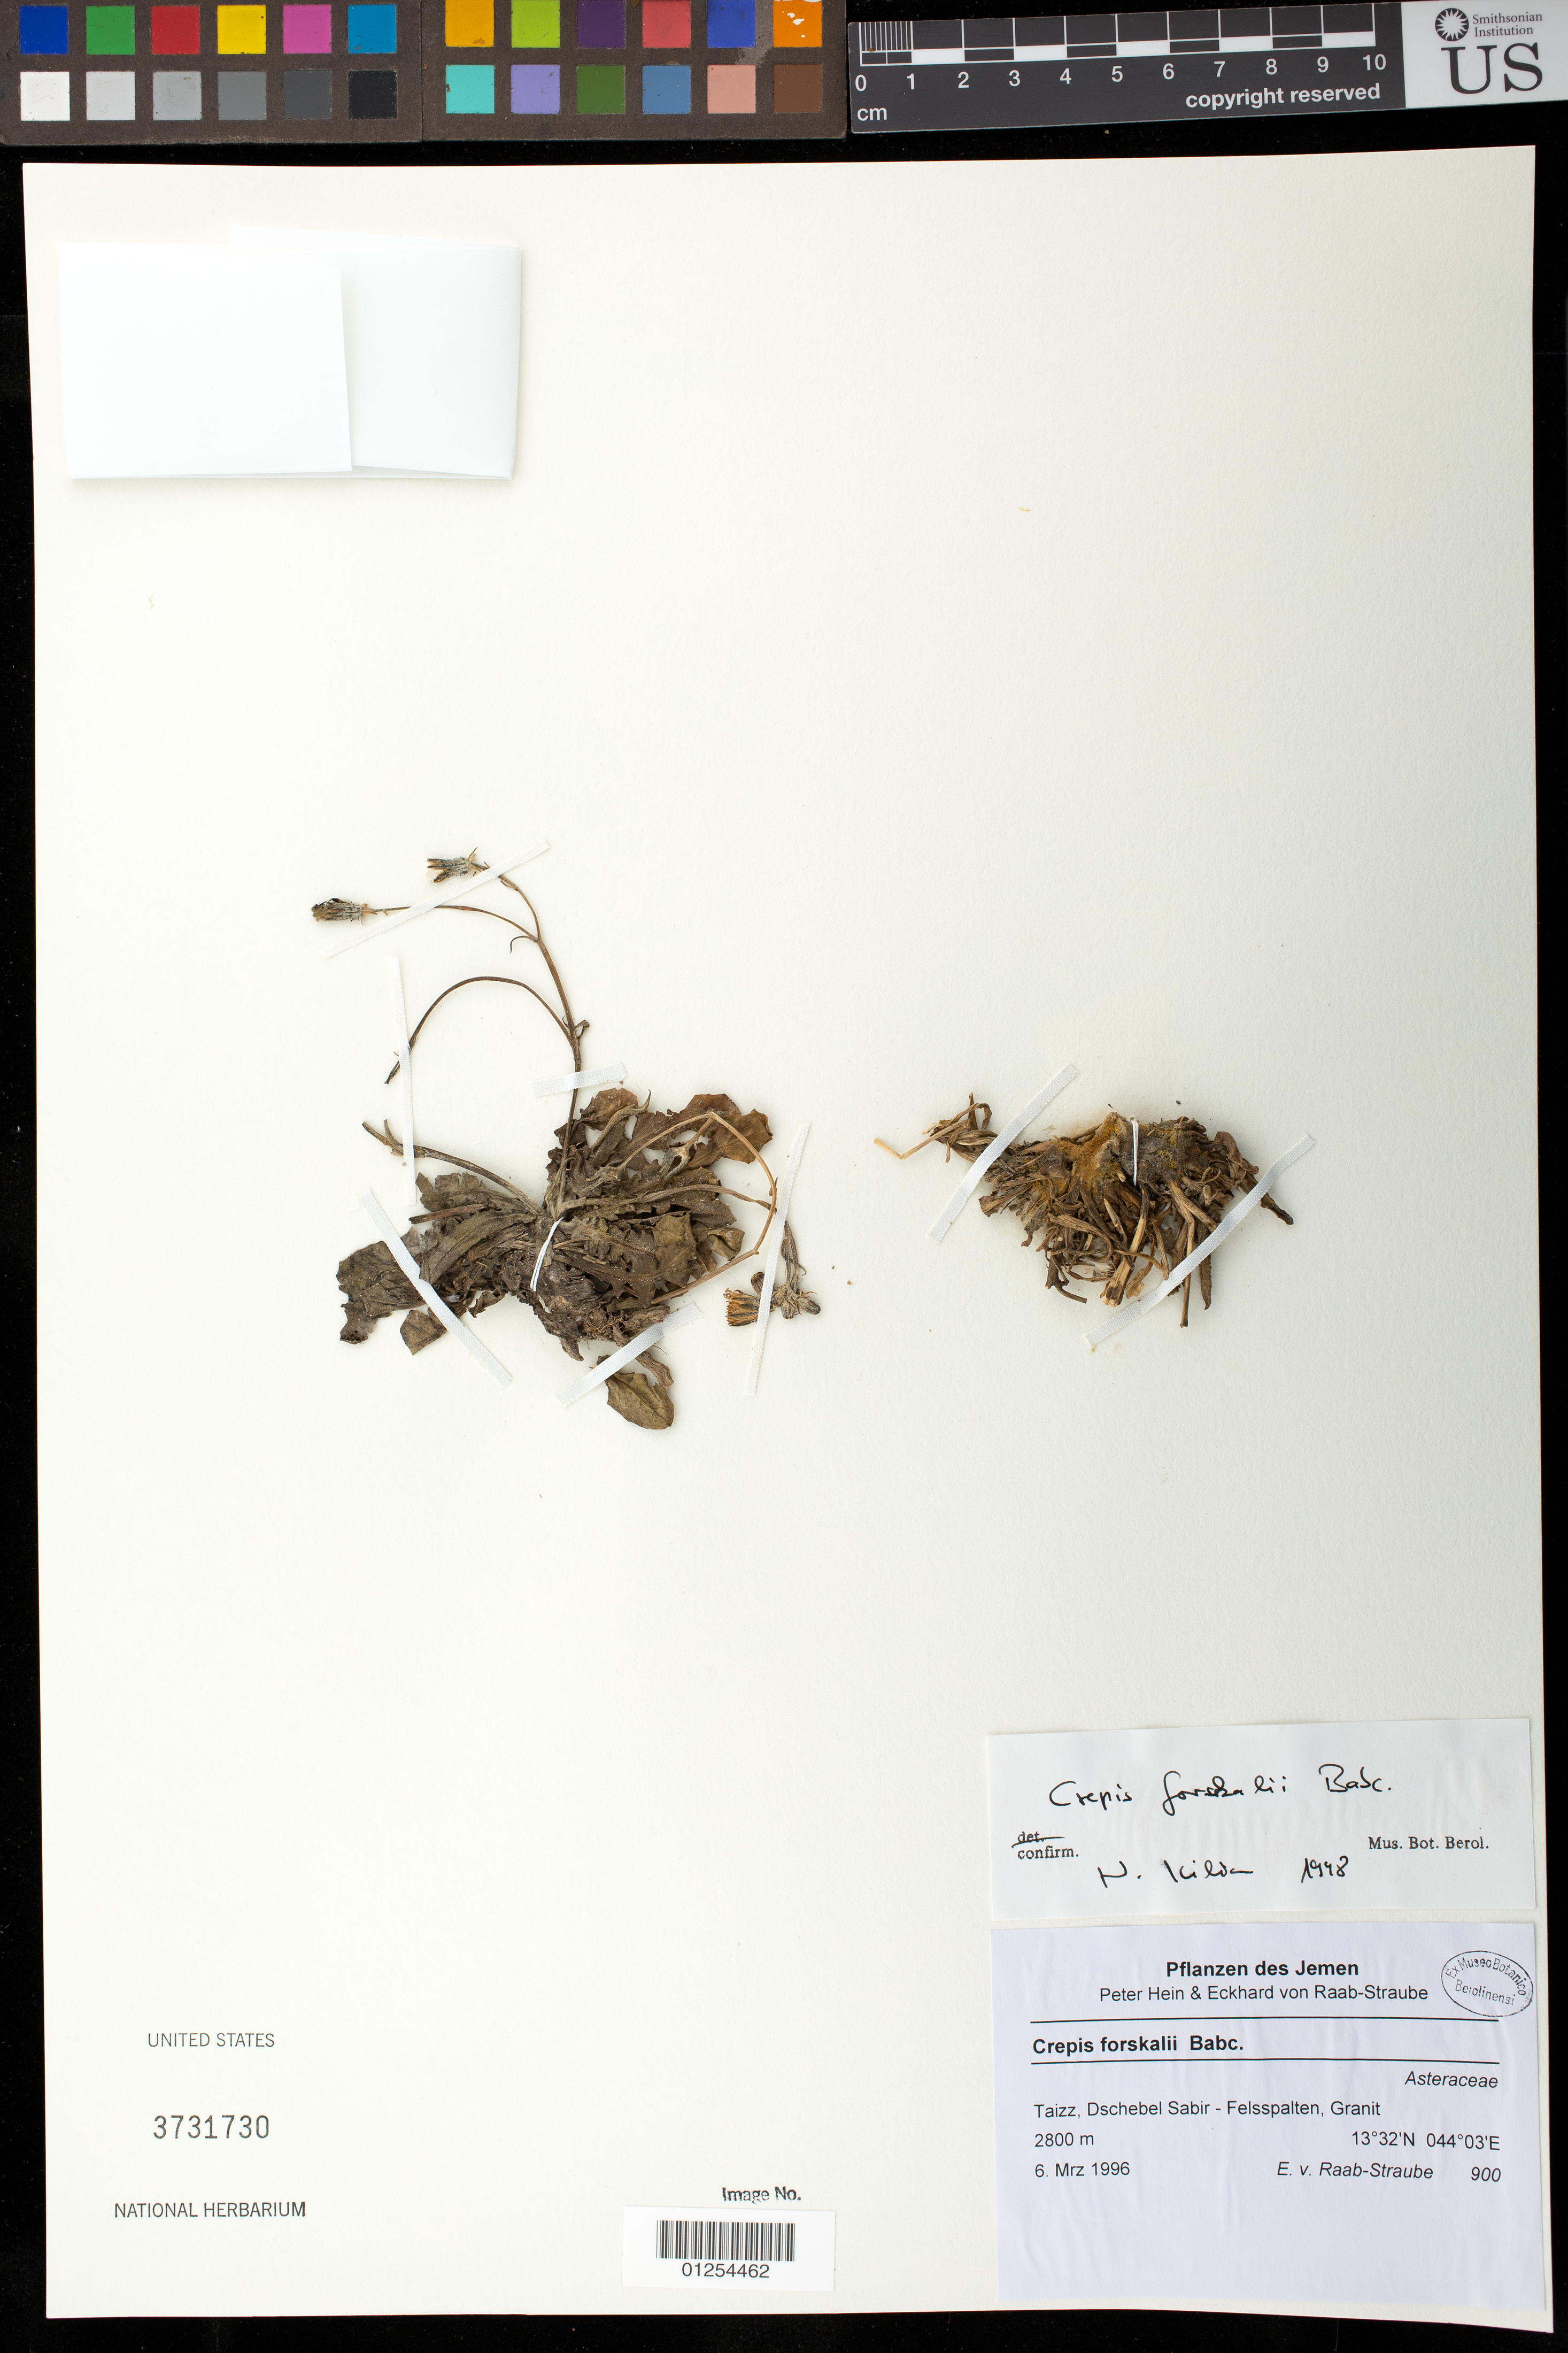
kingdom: Plantae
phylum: Tracheophyta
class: Magnoliopsida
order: Asterales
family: Asteraceae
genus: Crepis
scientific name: Crepis rueppellii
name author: Sch. Bip.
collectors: E. Raab-Straube & P. Hein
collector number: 900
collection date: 1996-03-06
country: Yemen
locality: Taizz, Dschebel Sabir - Felsspalten, Granit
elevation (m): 700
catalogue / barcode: US 3731730